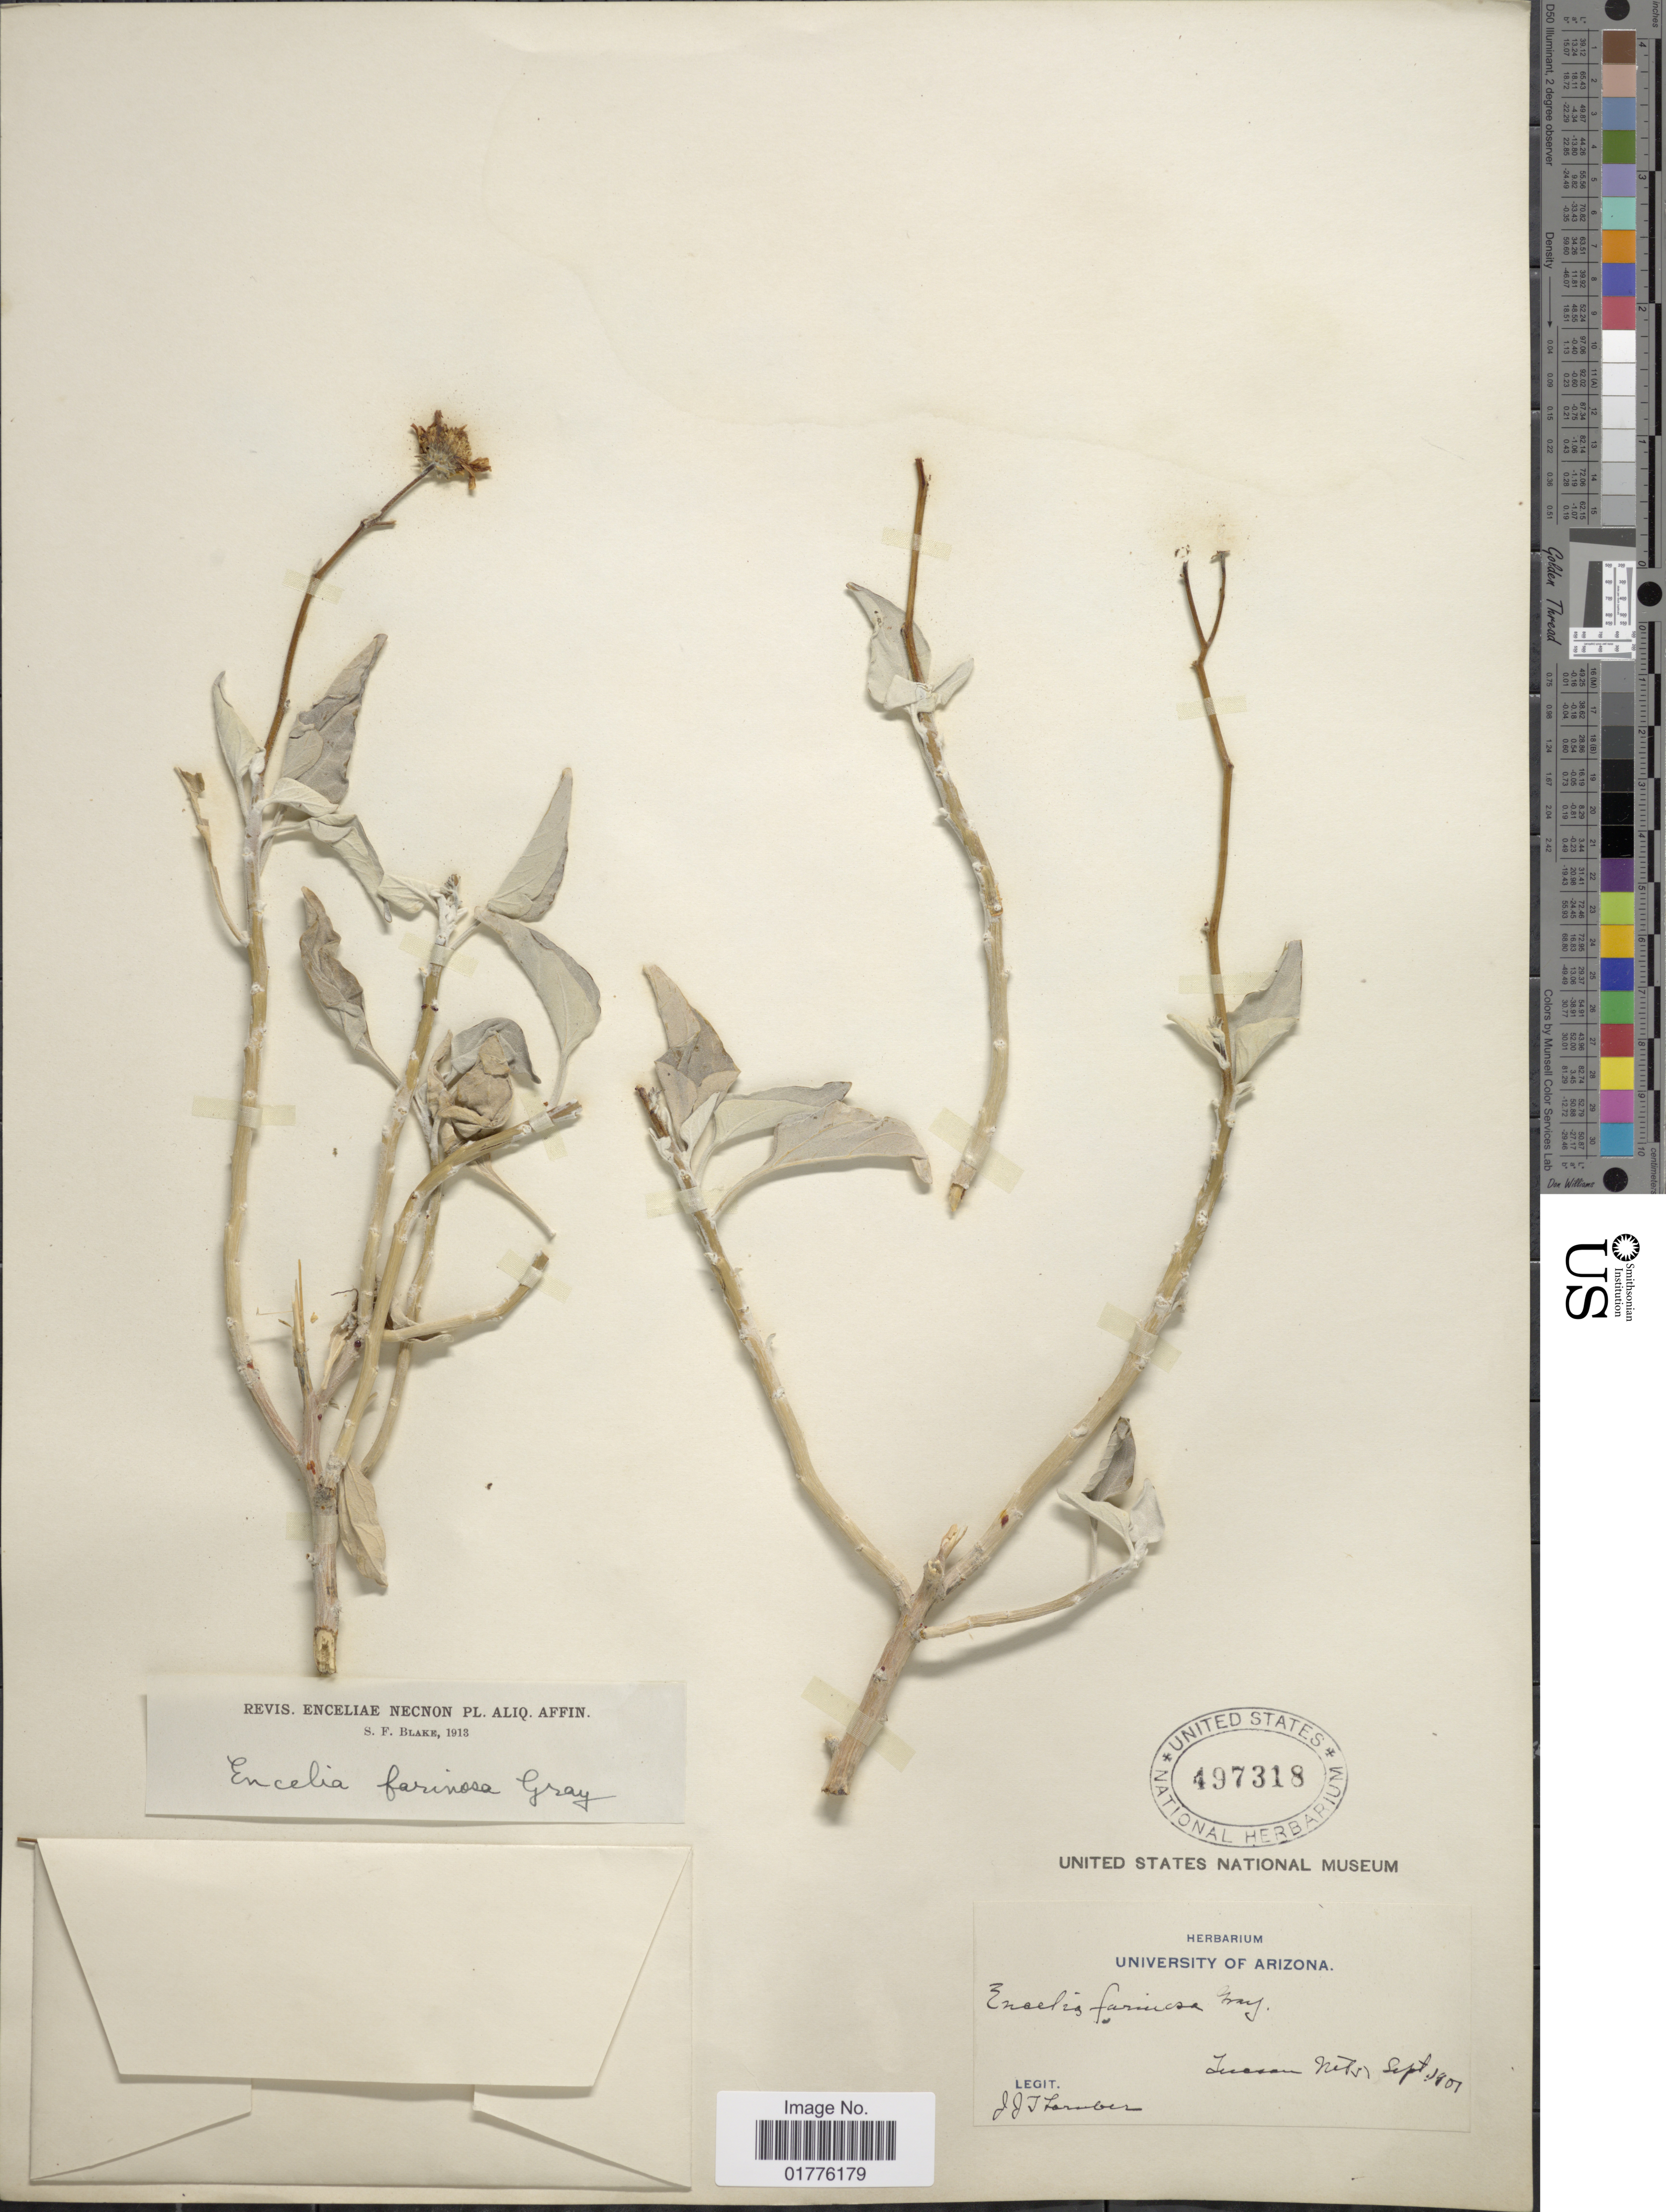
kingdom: Plantae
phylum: Tracheophyta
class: Magnoliopsida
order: Asterales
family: Asteraceae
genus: Encelia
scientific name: Encelia farinosa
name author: A. Gray ex Torr. in Emory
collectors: J. Thornber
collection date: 1907-09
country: United States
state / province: Arizona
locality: Tucson Mts. Arizona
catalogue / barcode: US 497318